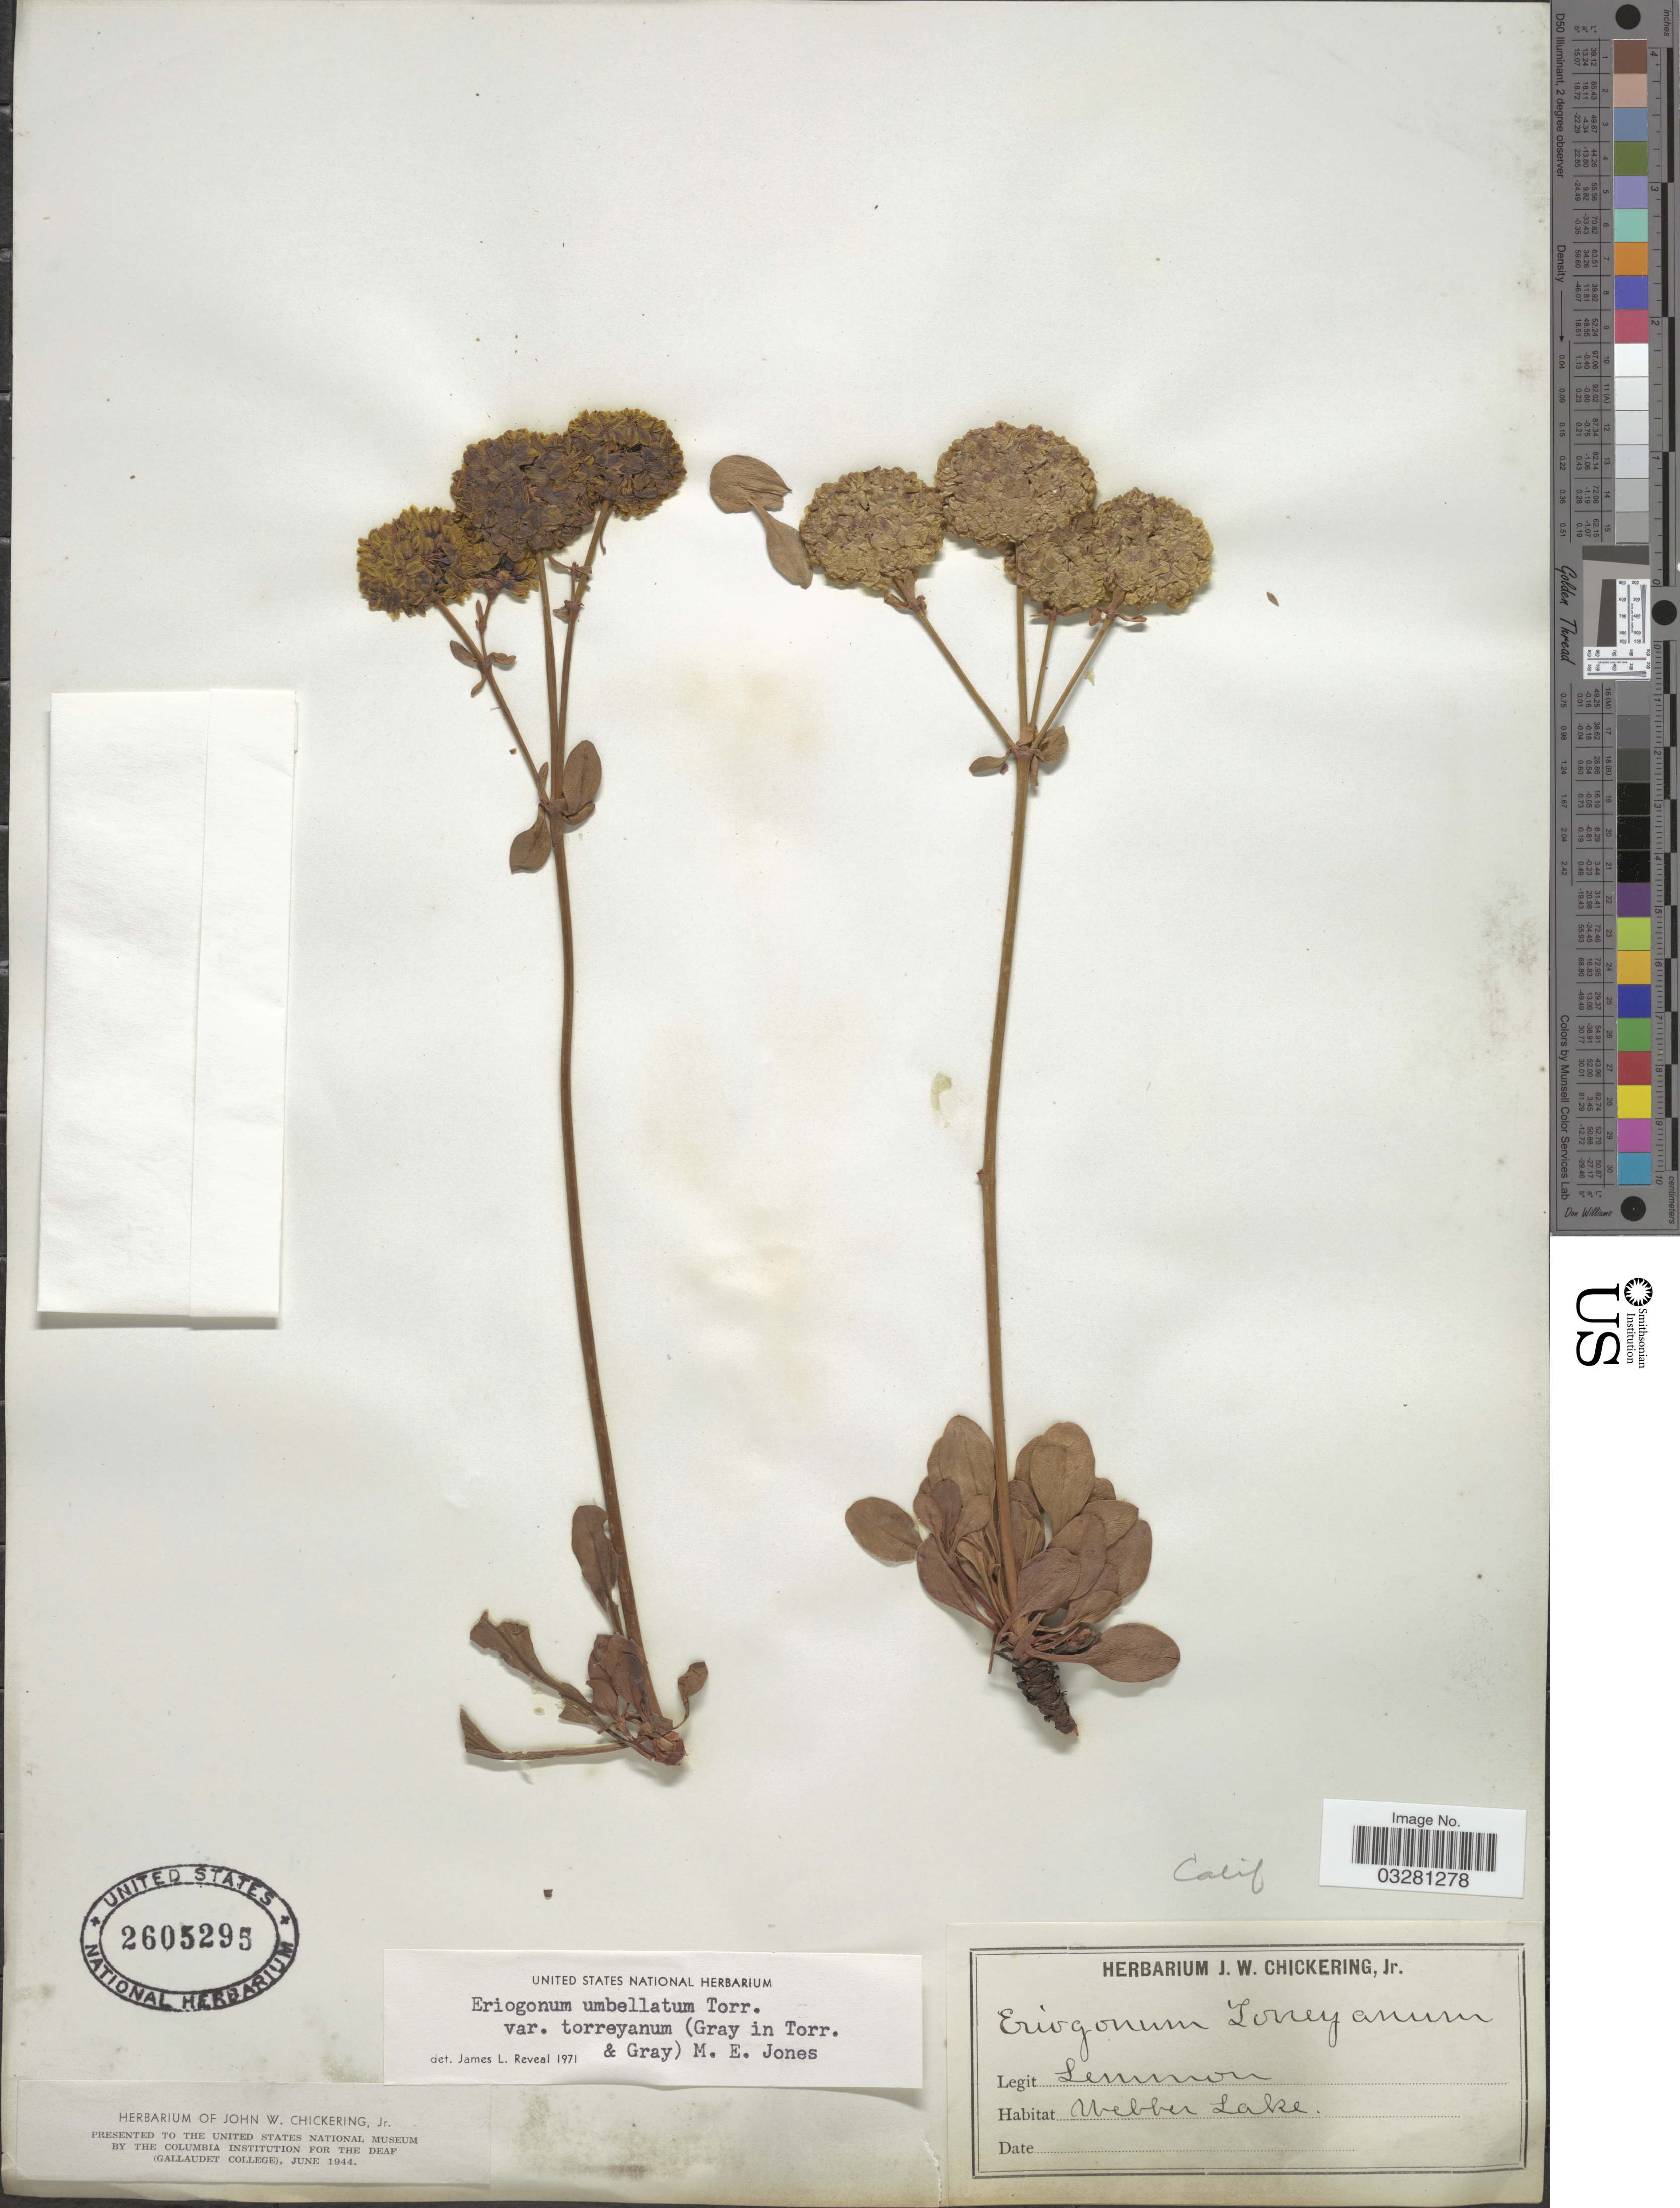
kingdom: Plantae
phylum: Tracheophyta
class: Magnoliopsida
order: Caryophyllales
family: Polygonaceae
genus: Eriogonum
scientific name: Eriogonum umbellatum var. umbellatum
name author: Torr.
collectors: -- Lemmon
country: United States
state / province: California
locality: Webber Lake.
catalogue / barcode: US 2605295